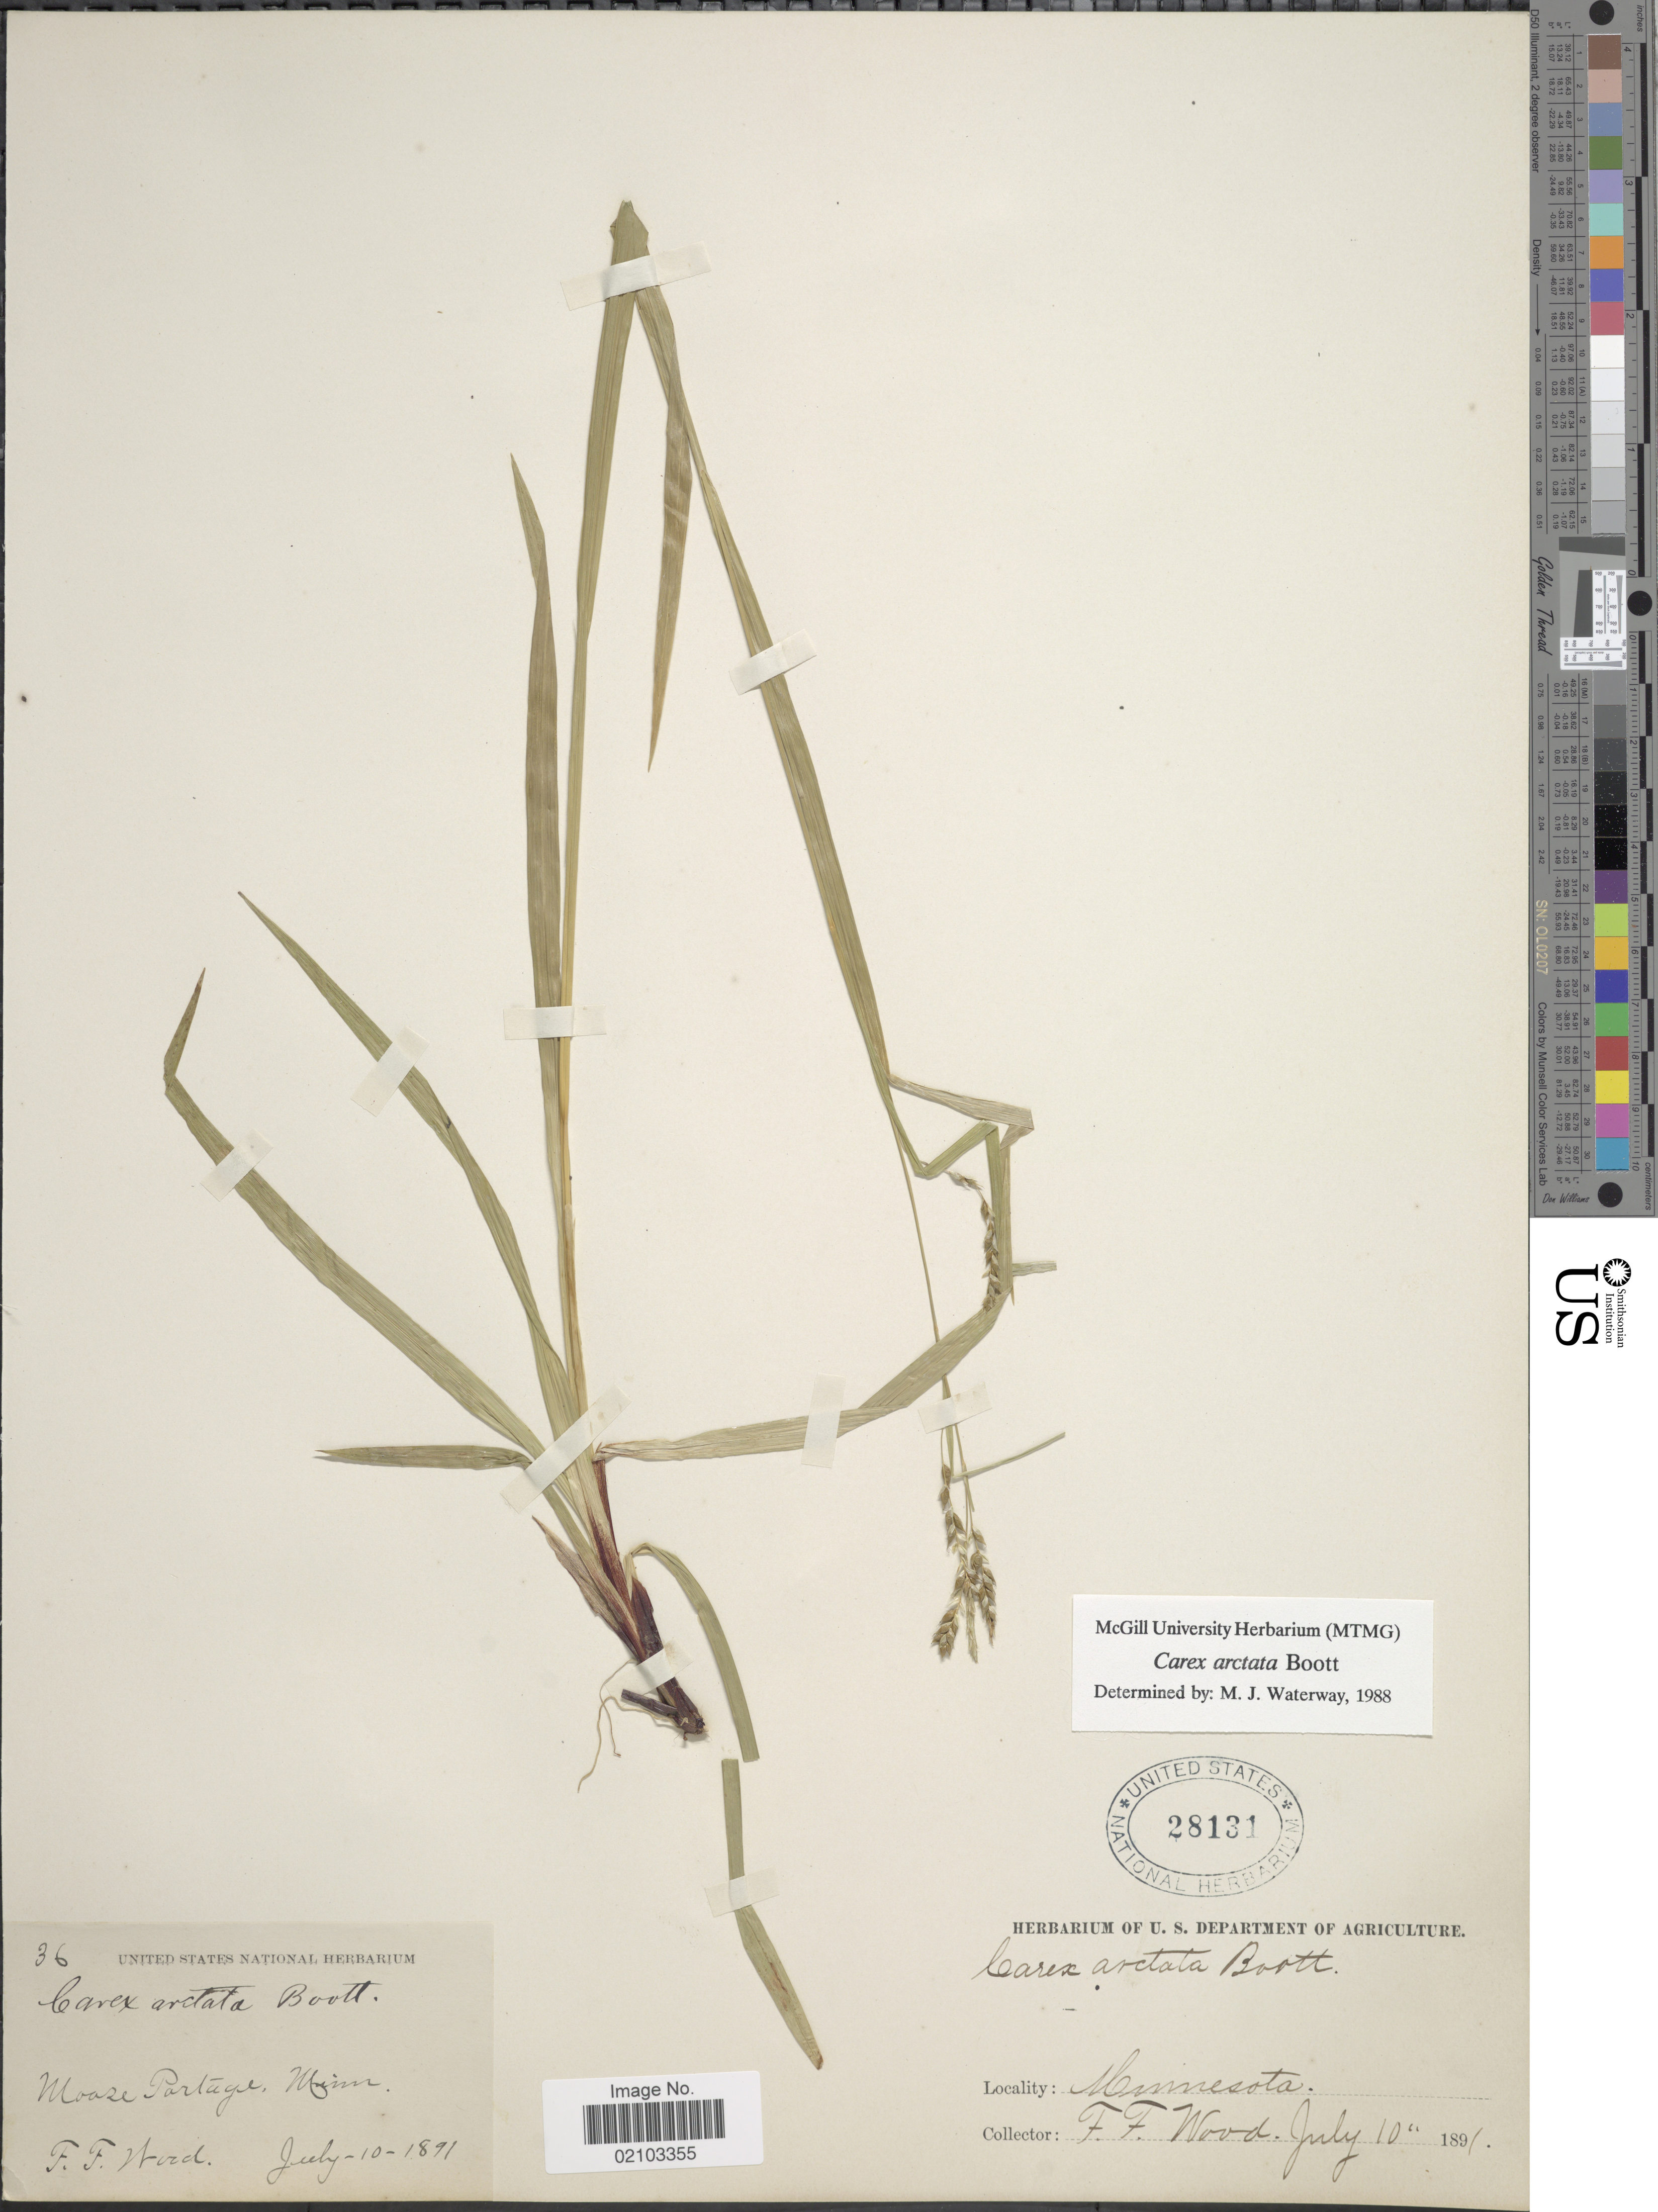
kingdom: Plantae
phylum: Tracheophyta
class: Liliopsida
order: Poales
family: Cyperaceae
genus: Carex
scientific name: Carex arctata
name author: Boott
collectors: F. Wood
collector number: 36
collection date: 1891-07-10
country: United States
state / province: Minnesota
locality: Moose Portage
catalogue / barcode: US 28131